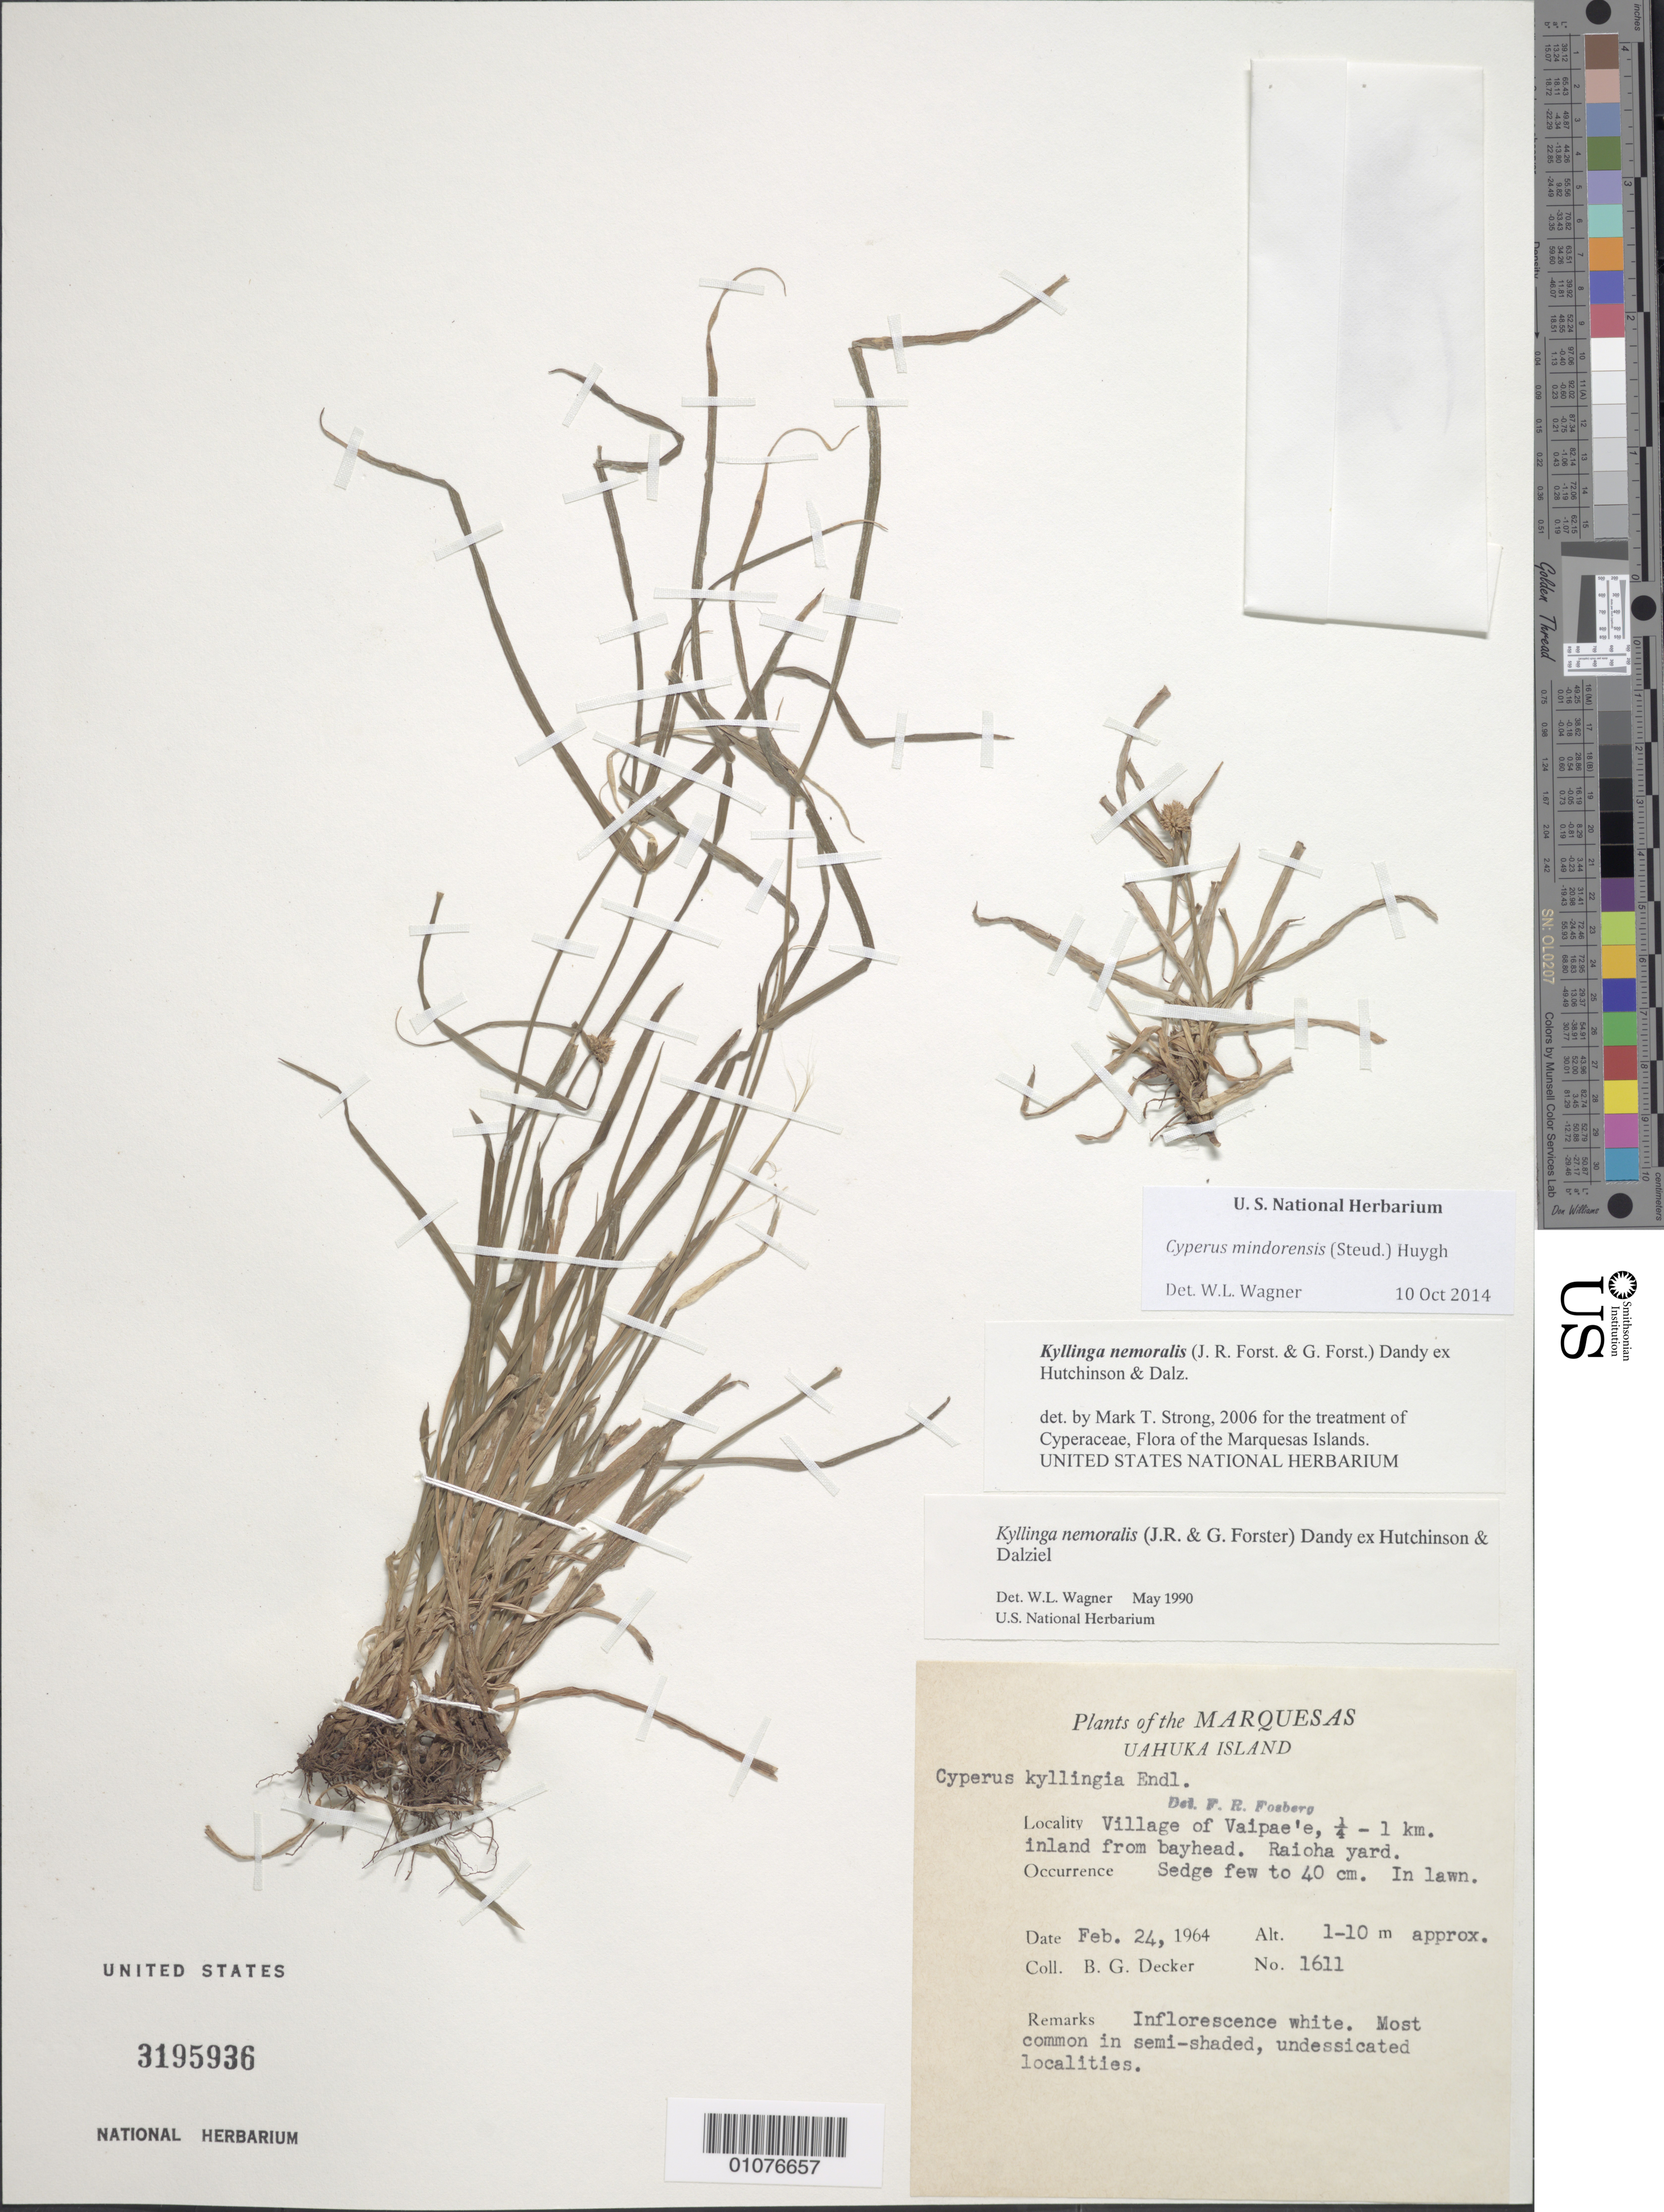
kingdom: Plantae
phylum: Tracheophyta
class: Liliopsida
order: Poales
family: Cyperaceae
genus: Cyperus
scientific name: Cyperus mindorensis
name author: (Steud.) Huygh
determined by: Lorence, David H., (PTBG), National Tropical Botanical Garden (UNITED STATES)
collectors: B. G. Decker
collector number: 1611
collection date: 1964-02-24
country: French Polynesia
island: Ua Huka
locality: Village of Vaipae'e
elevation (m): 1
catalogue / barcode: US 3195936